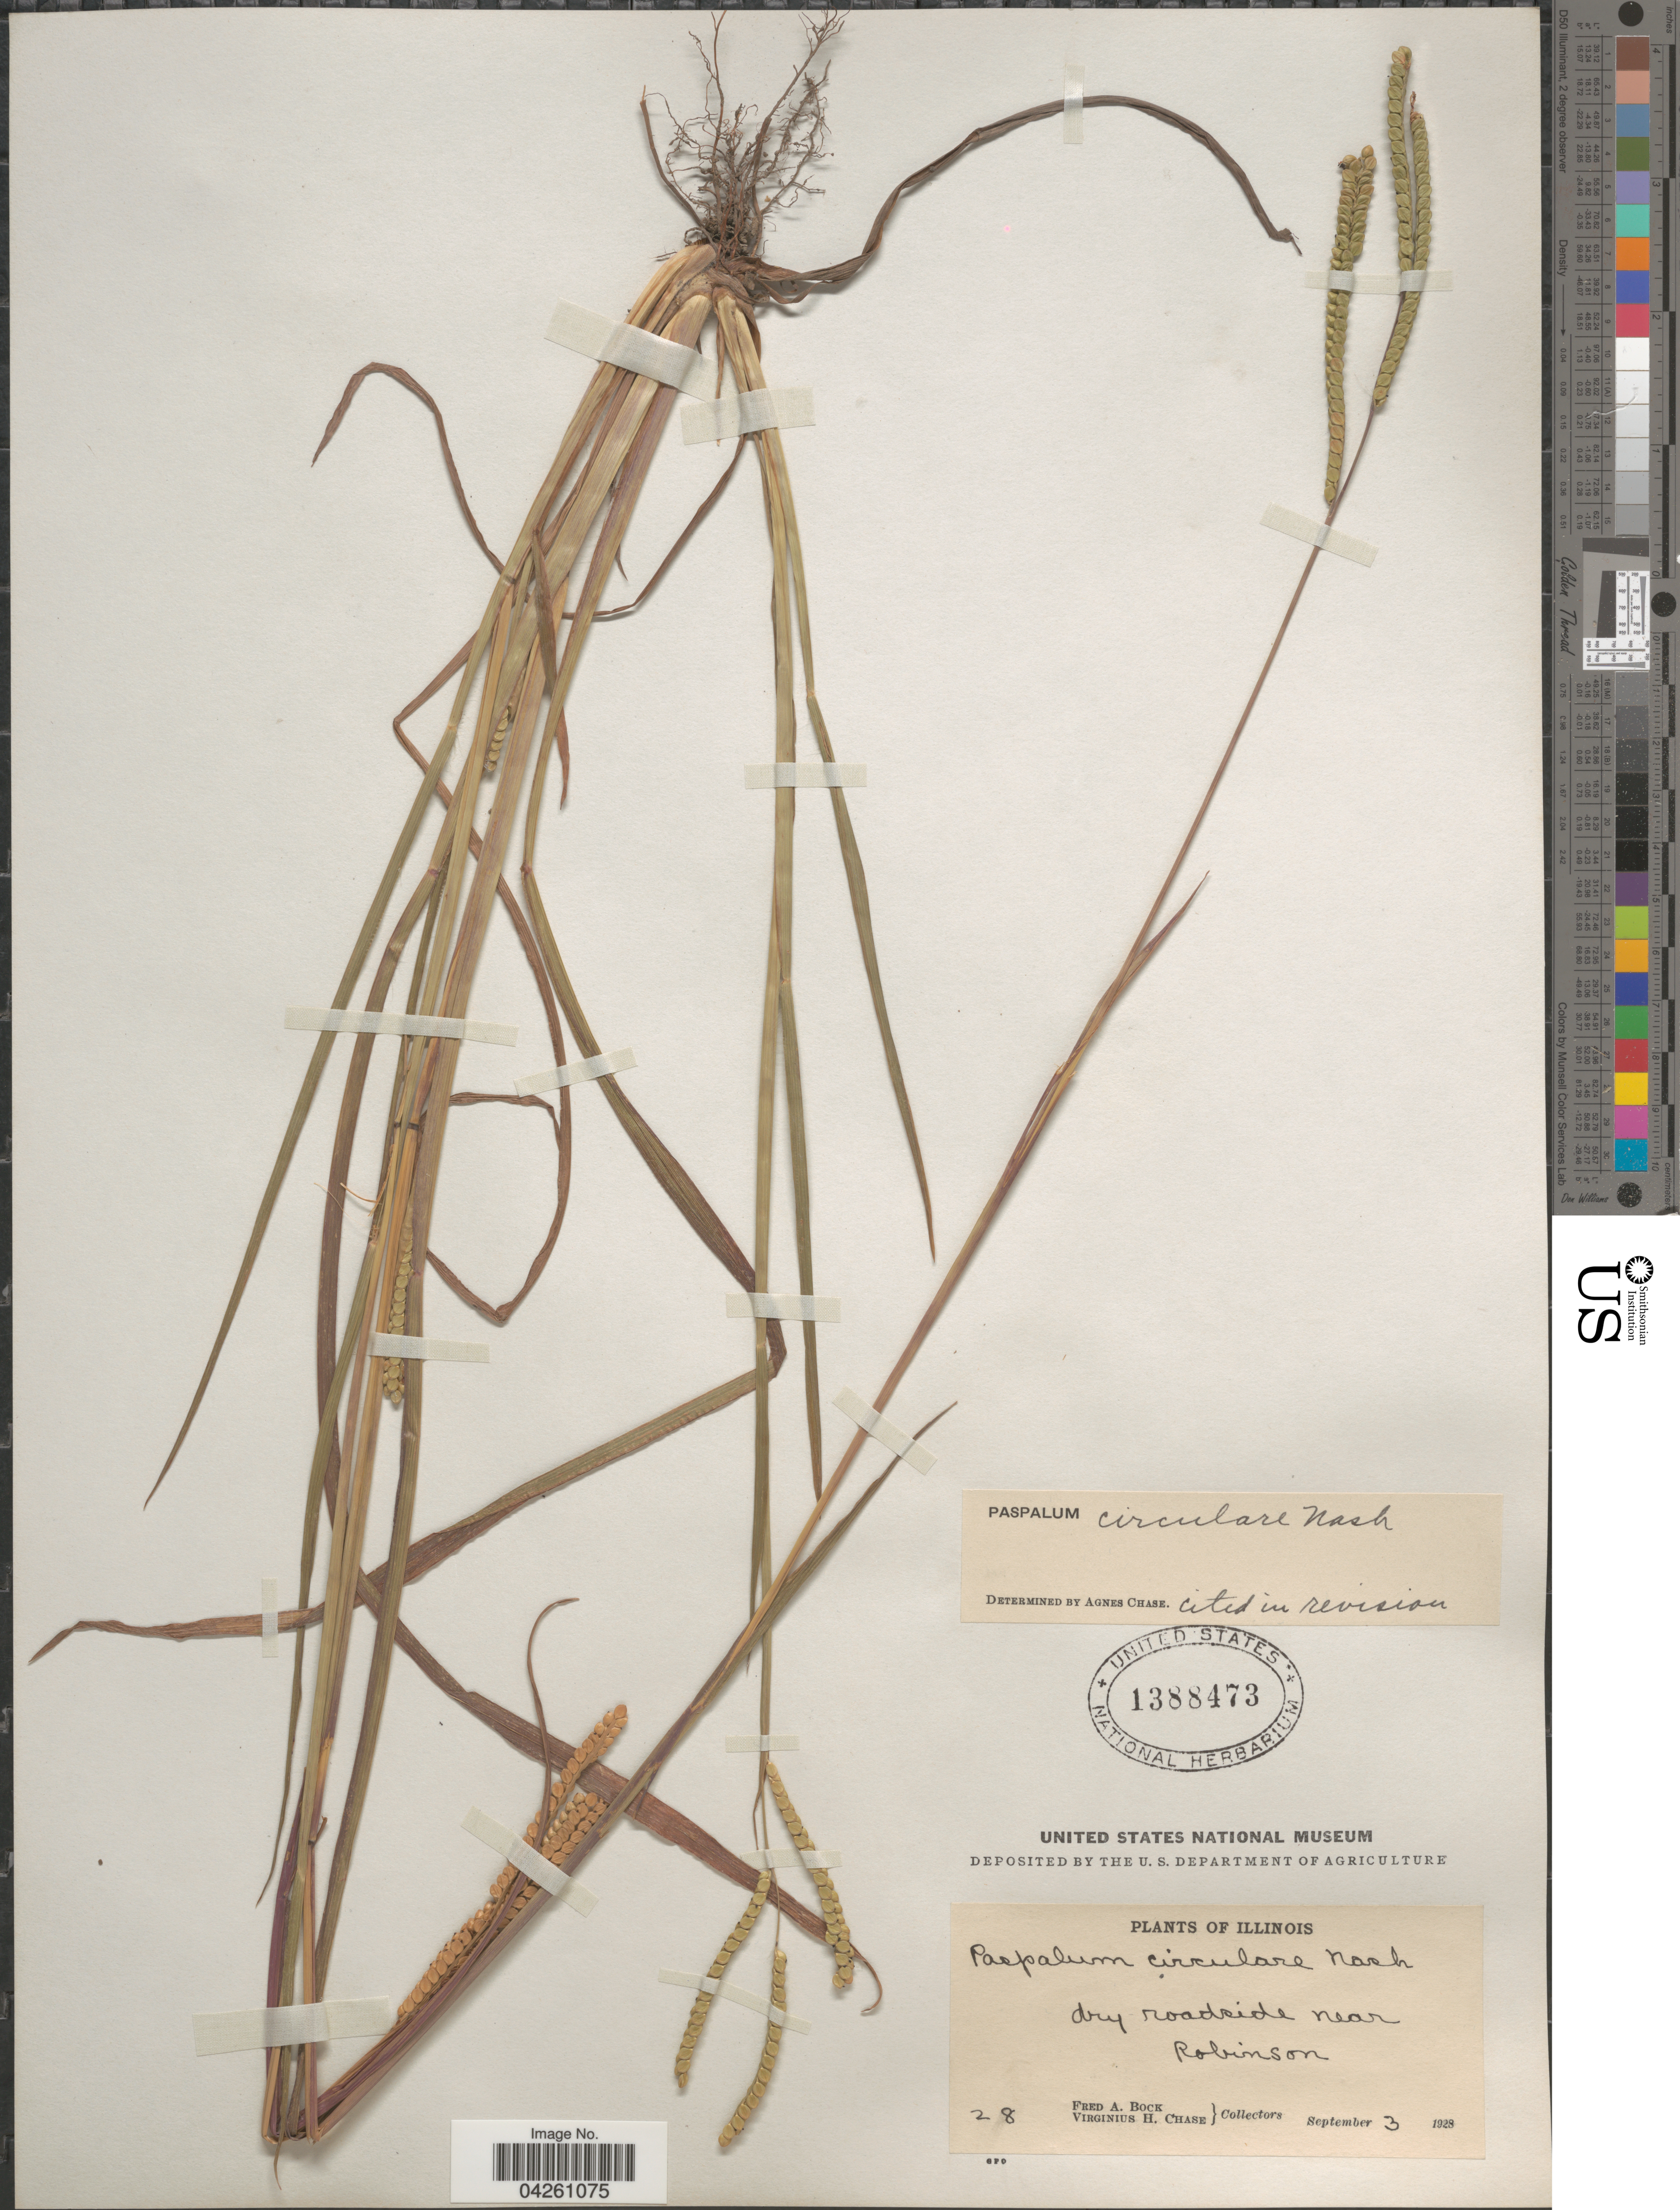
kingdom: Plantae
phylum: Tracheophyta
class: Liliopsida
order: Poales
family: Poaceae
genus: Paspalum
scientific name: Paspalum circulare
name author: Nash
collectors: F. Bock & V. H. Chase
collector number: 28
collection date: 1928-09-03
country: United States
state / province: Illinois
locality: Dry roadside near Robinson.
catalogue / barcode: US 1388473